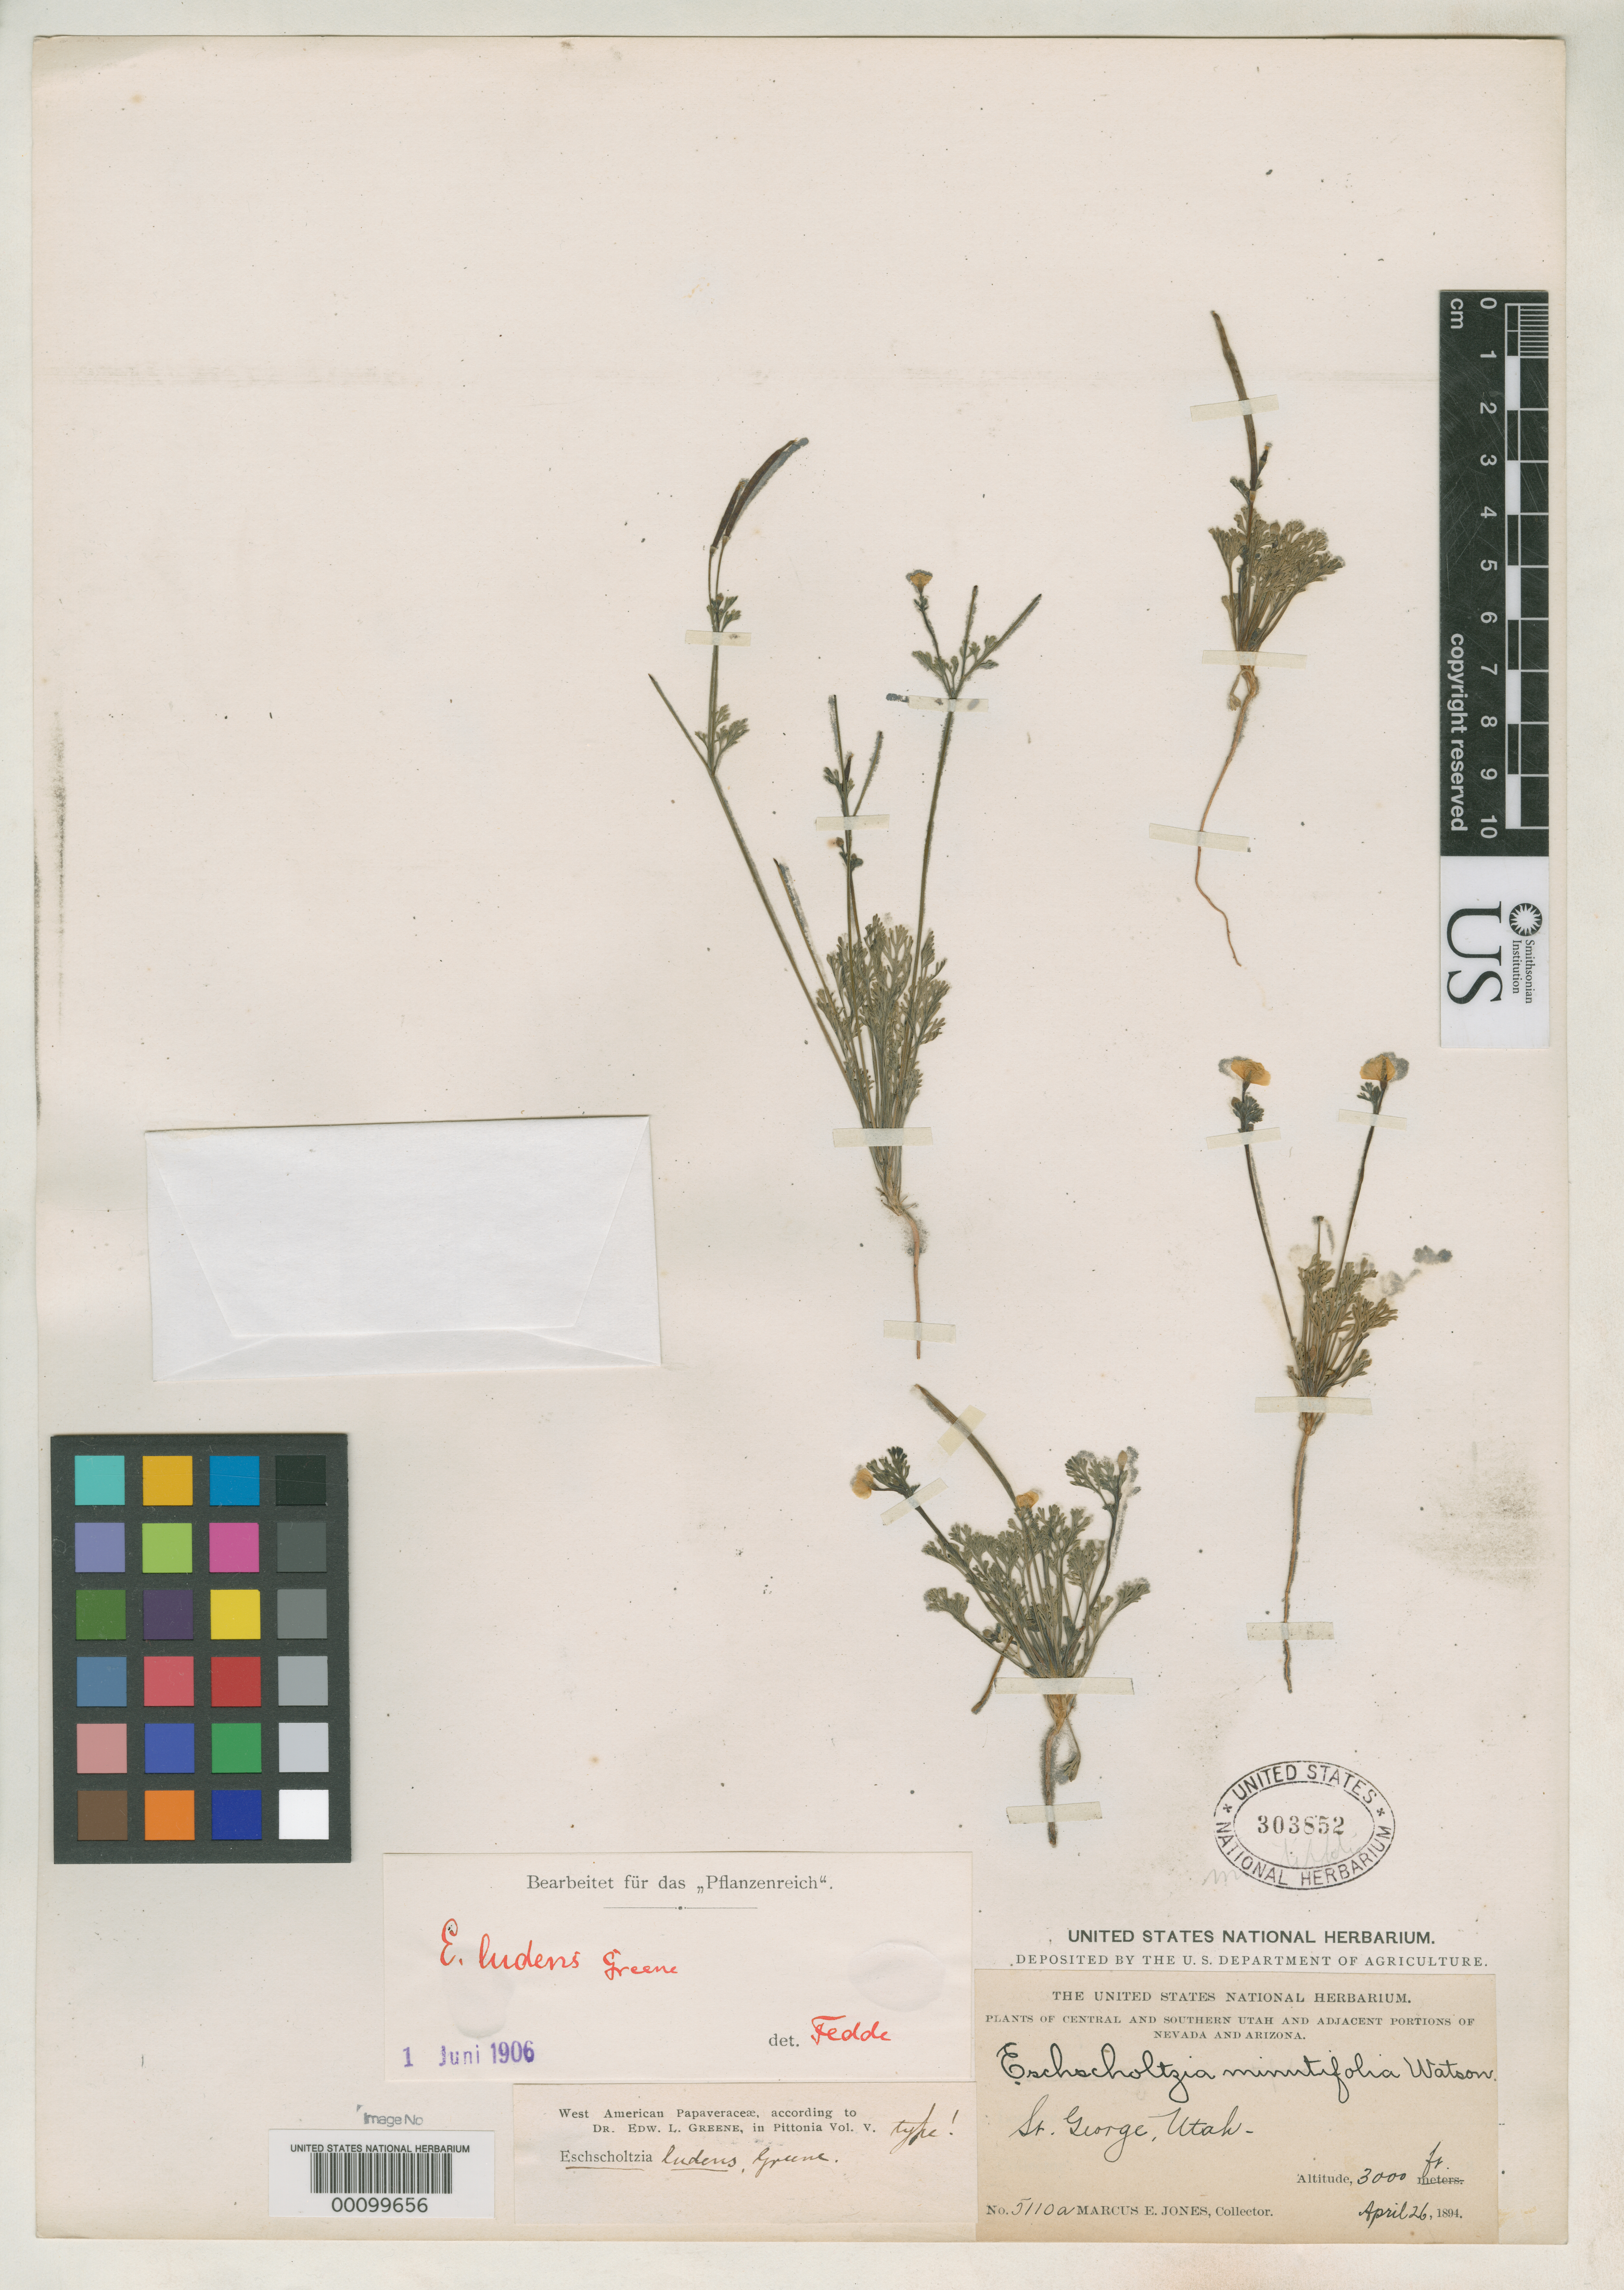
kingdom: Plantae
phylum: Tracheophyta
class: Magnoliopsida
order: Ranunculales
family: Papaveraceae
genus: Eschscholzia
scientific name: Eschscholzia ludens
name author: Greene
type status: Type Collection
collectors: M. E. Jones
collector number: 511 a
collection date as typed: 26 Apr 1894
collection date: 1894-04-26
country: United States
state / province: Utah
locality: St. George.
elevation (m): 914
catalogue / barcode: US 303852